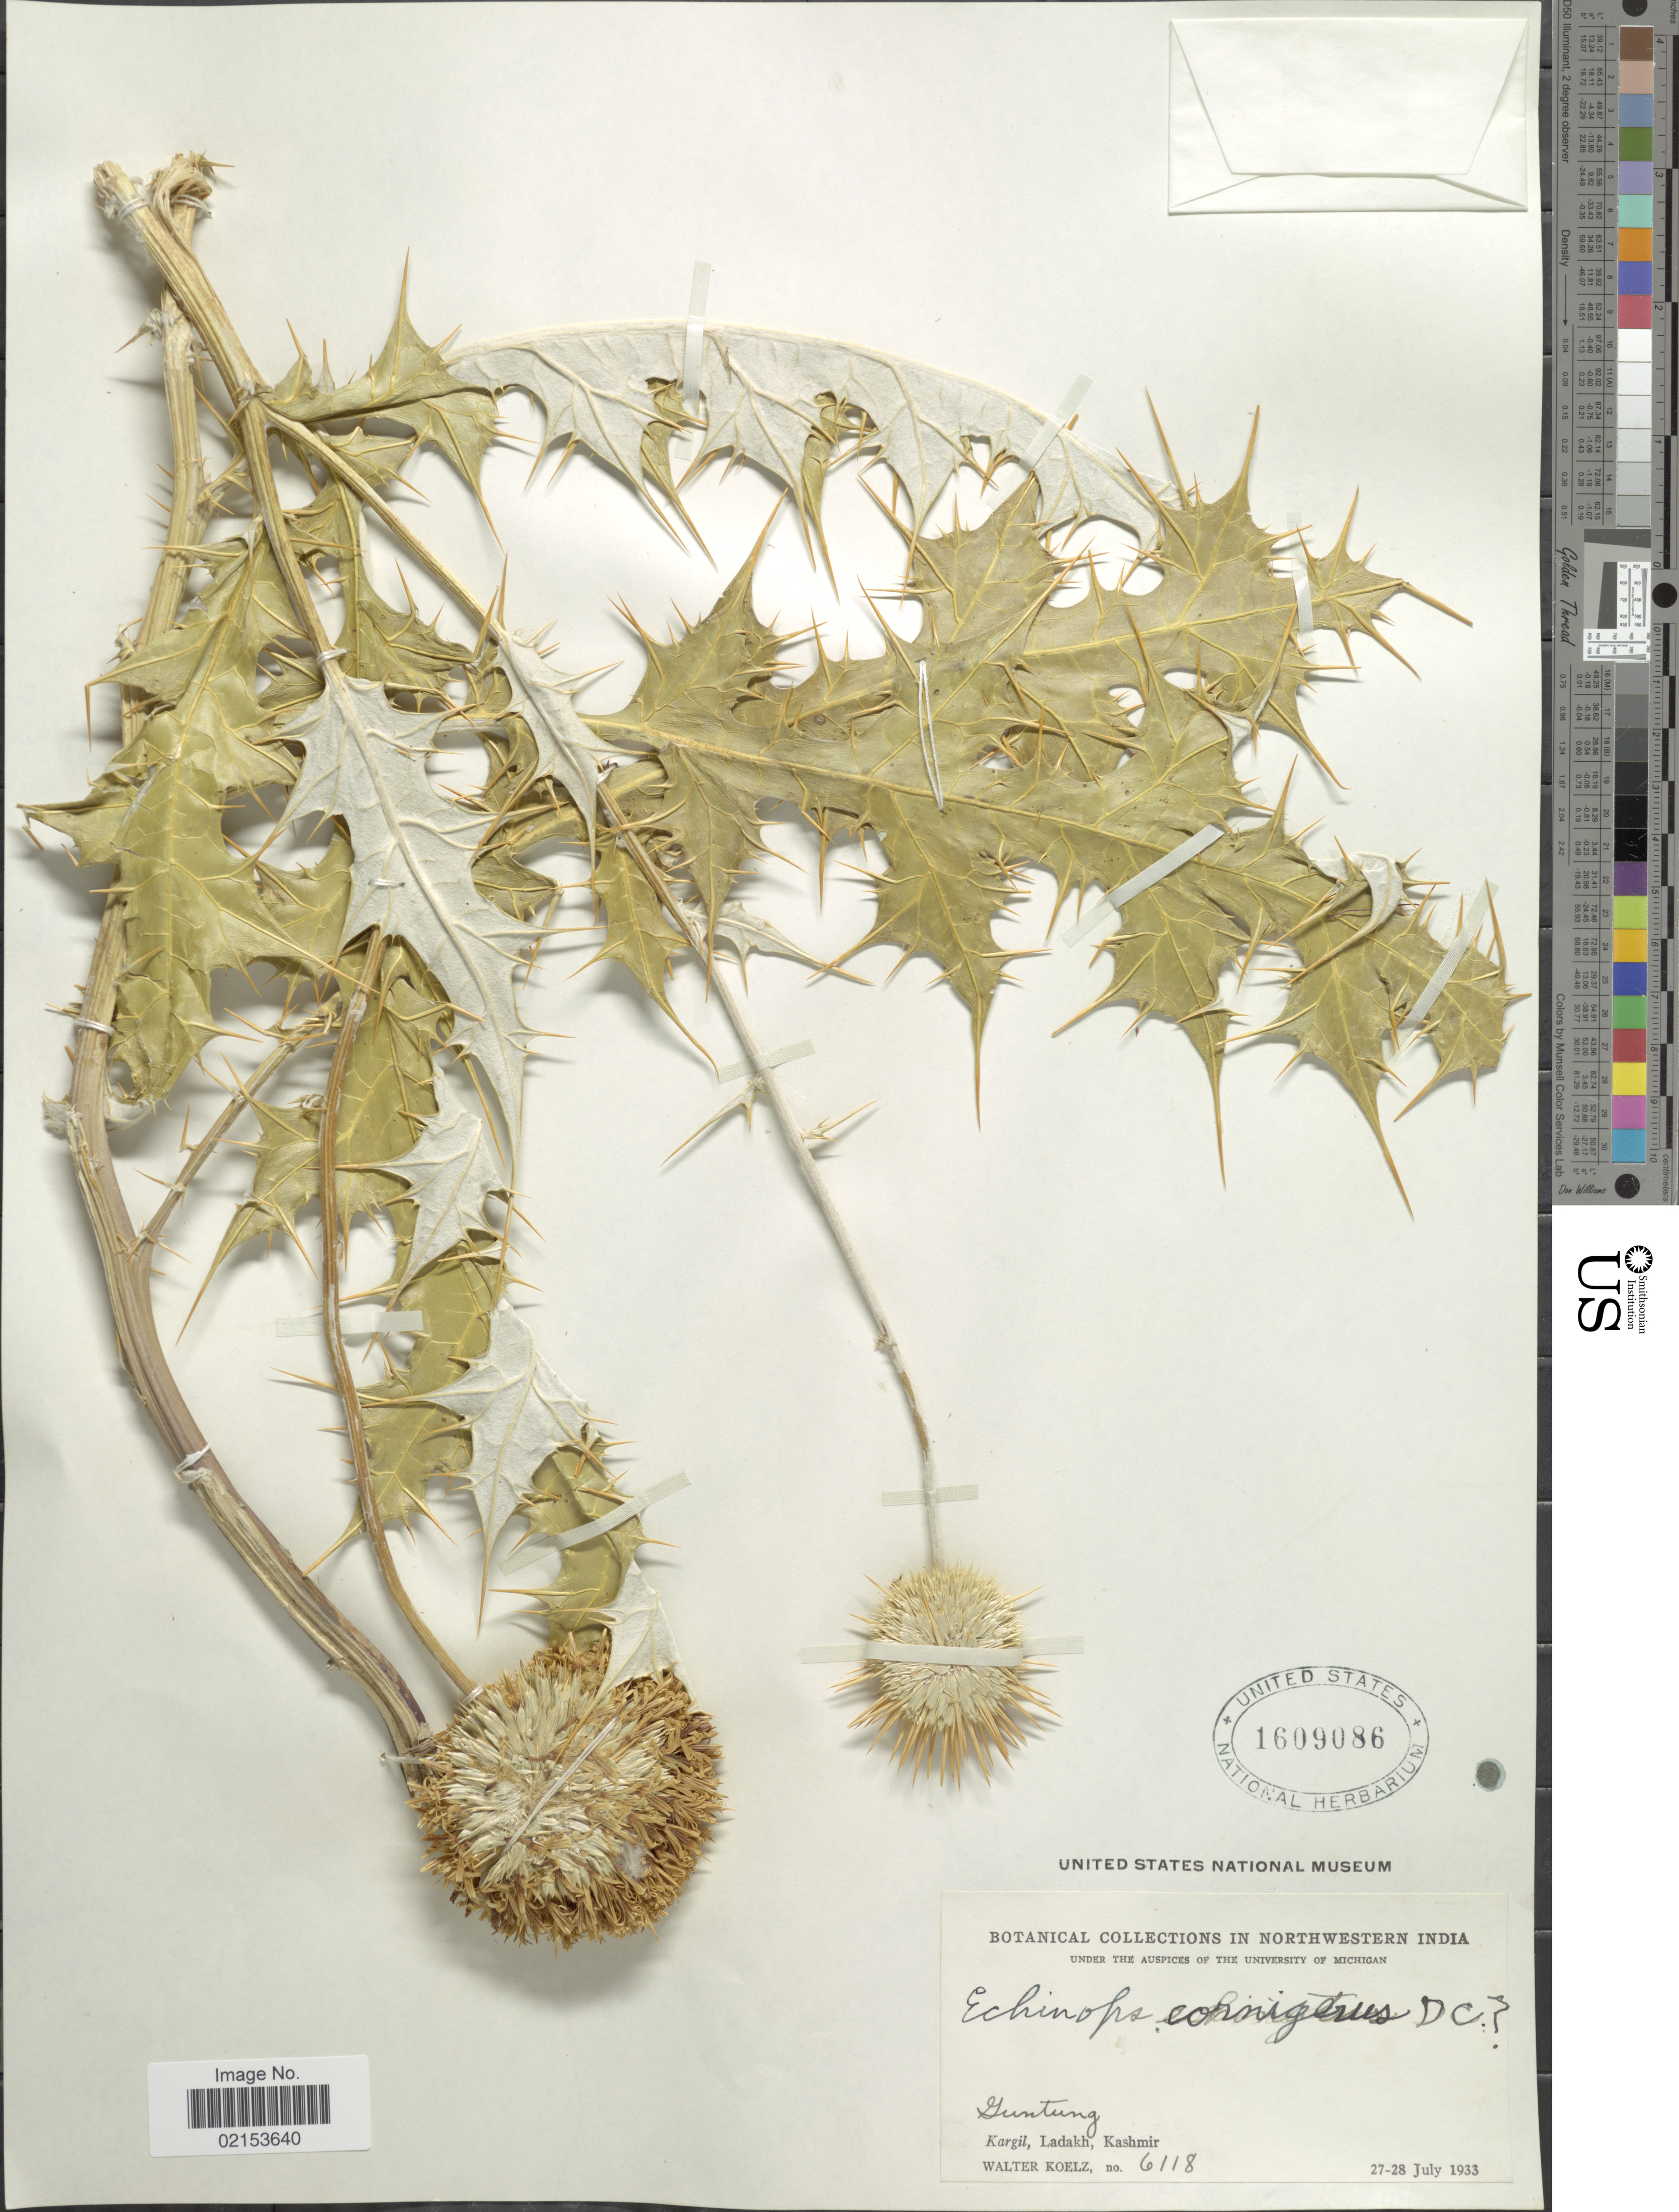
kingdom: Plantae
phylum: Tracheophyta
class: Magnoliopsida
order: Asterales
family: Asteraceae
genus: Echinops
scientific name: Echinops cornigerus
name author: DC.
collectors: W. N. Koelz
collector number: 6118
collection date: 1933-07-27/1933-07-28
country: India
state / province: Jammu and Kashmir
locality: Guntung. Kargil, Ladakh. Northwestern India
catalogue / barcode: US 1609086